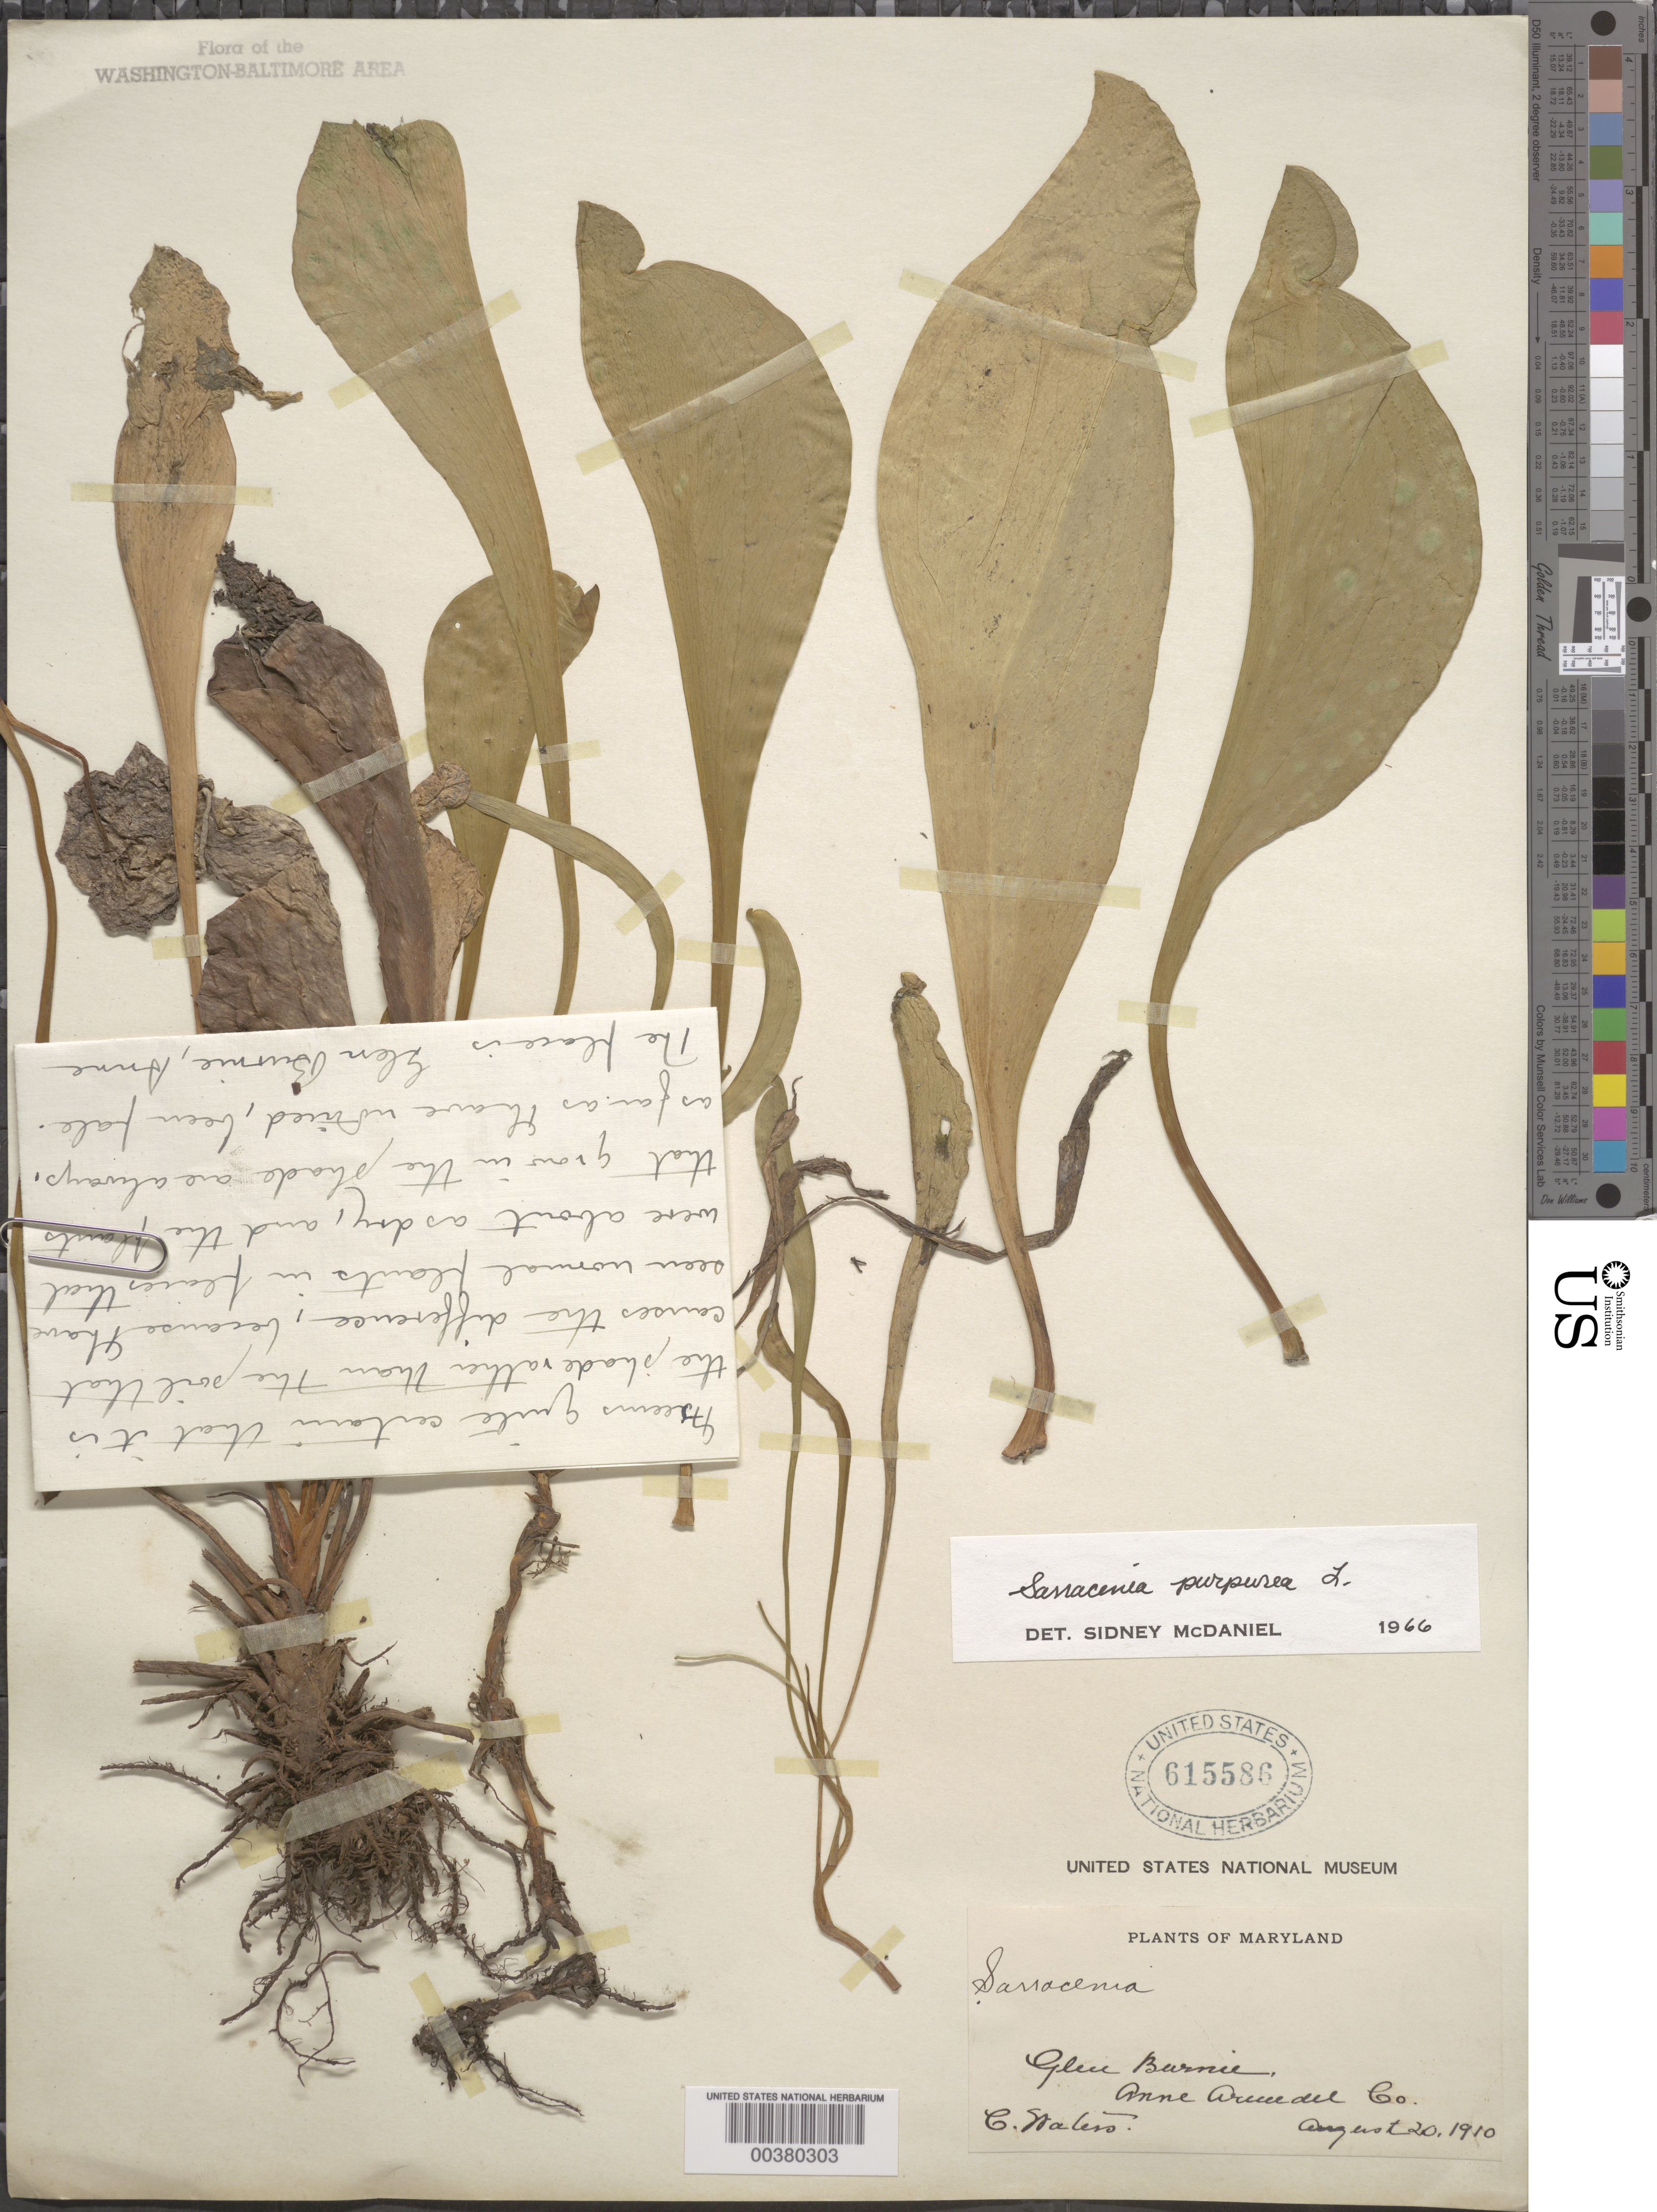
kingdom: Plantae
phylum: Tracheophyta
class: Magnoliopsida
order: Ericales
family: Sarraceniaceae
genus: Sarracenia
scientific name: Sarracenia purpurea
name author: L.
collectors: C. Waters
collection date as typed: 20 Aug 1910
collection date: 1910-08-20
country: United States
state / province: Maryland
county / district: Anne Arundel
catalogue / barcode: US 615586